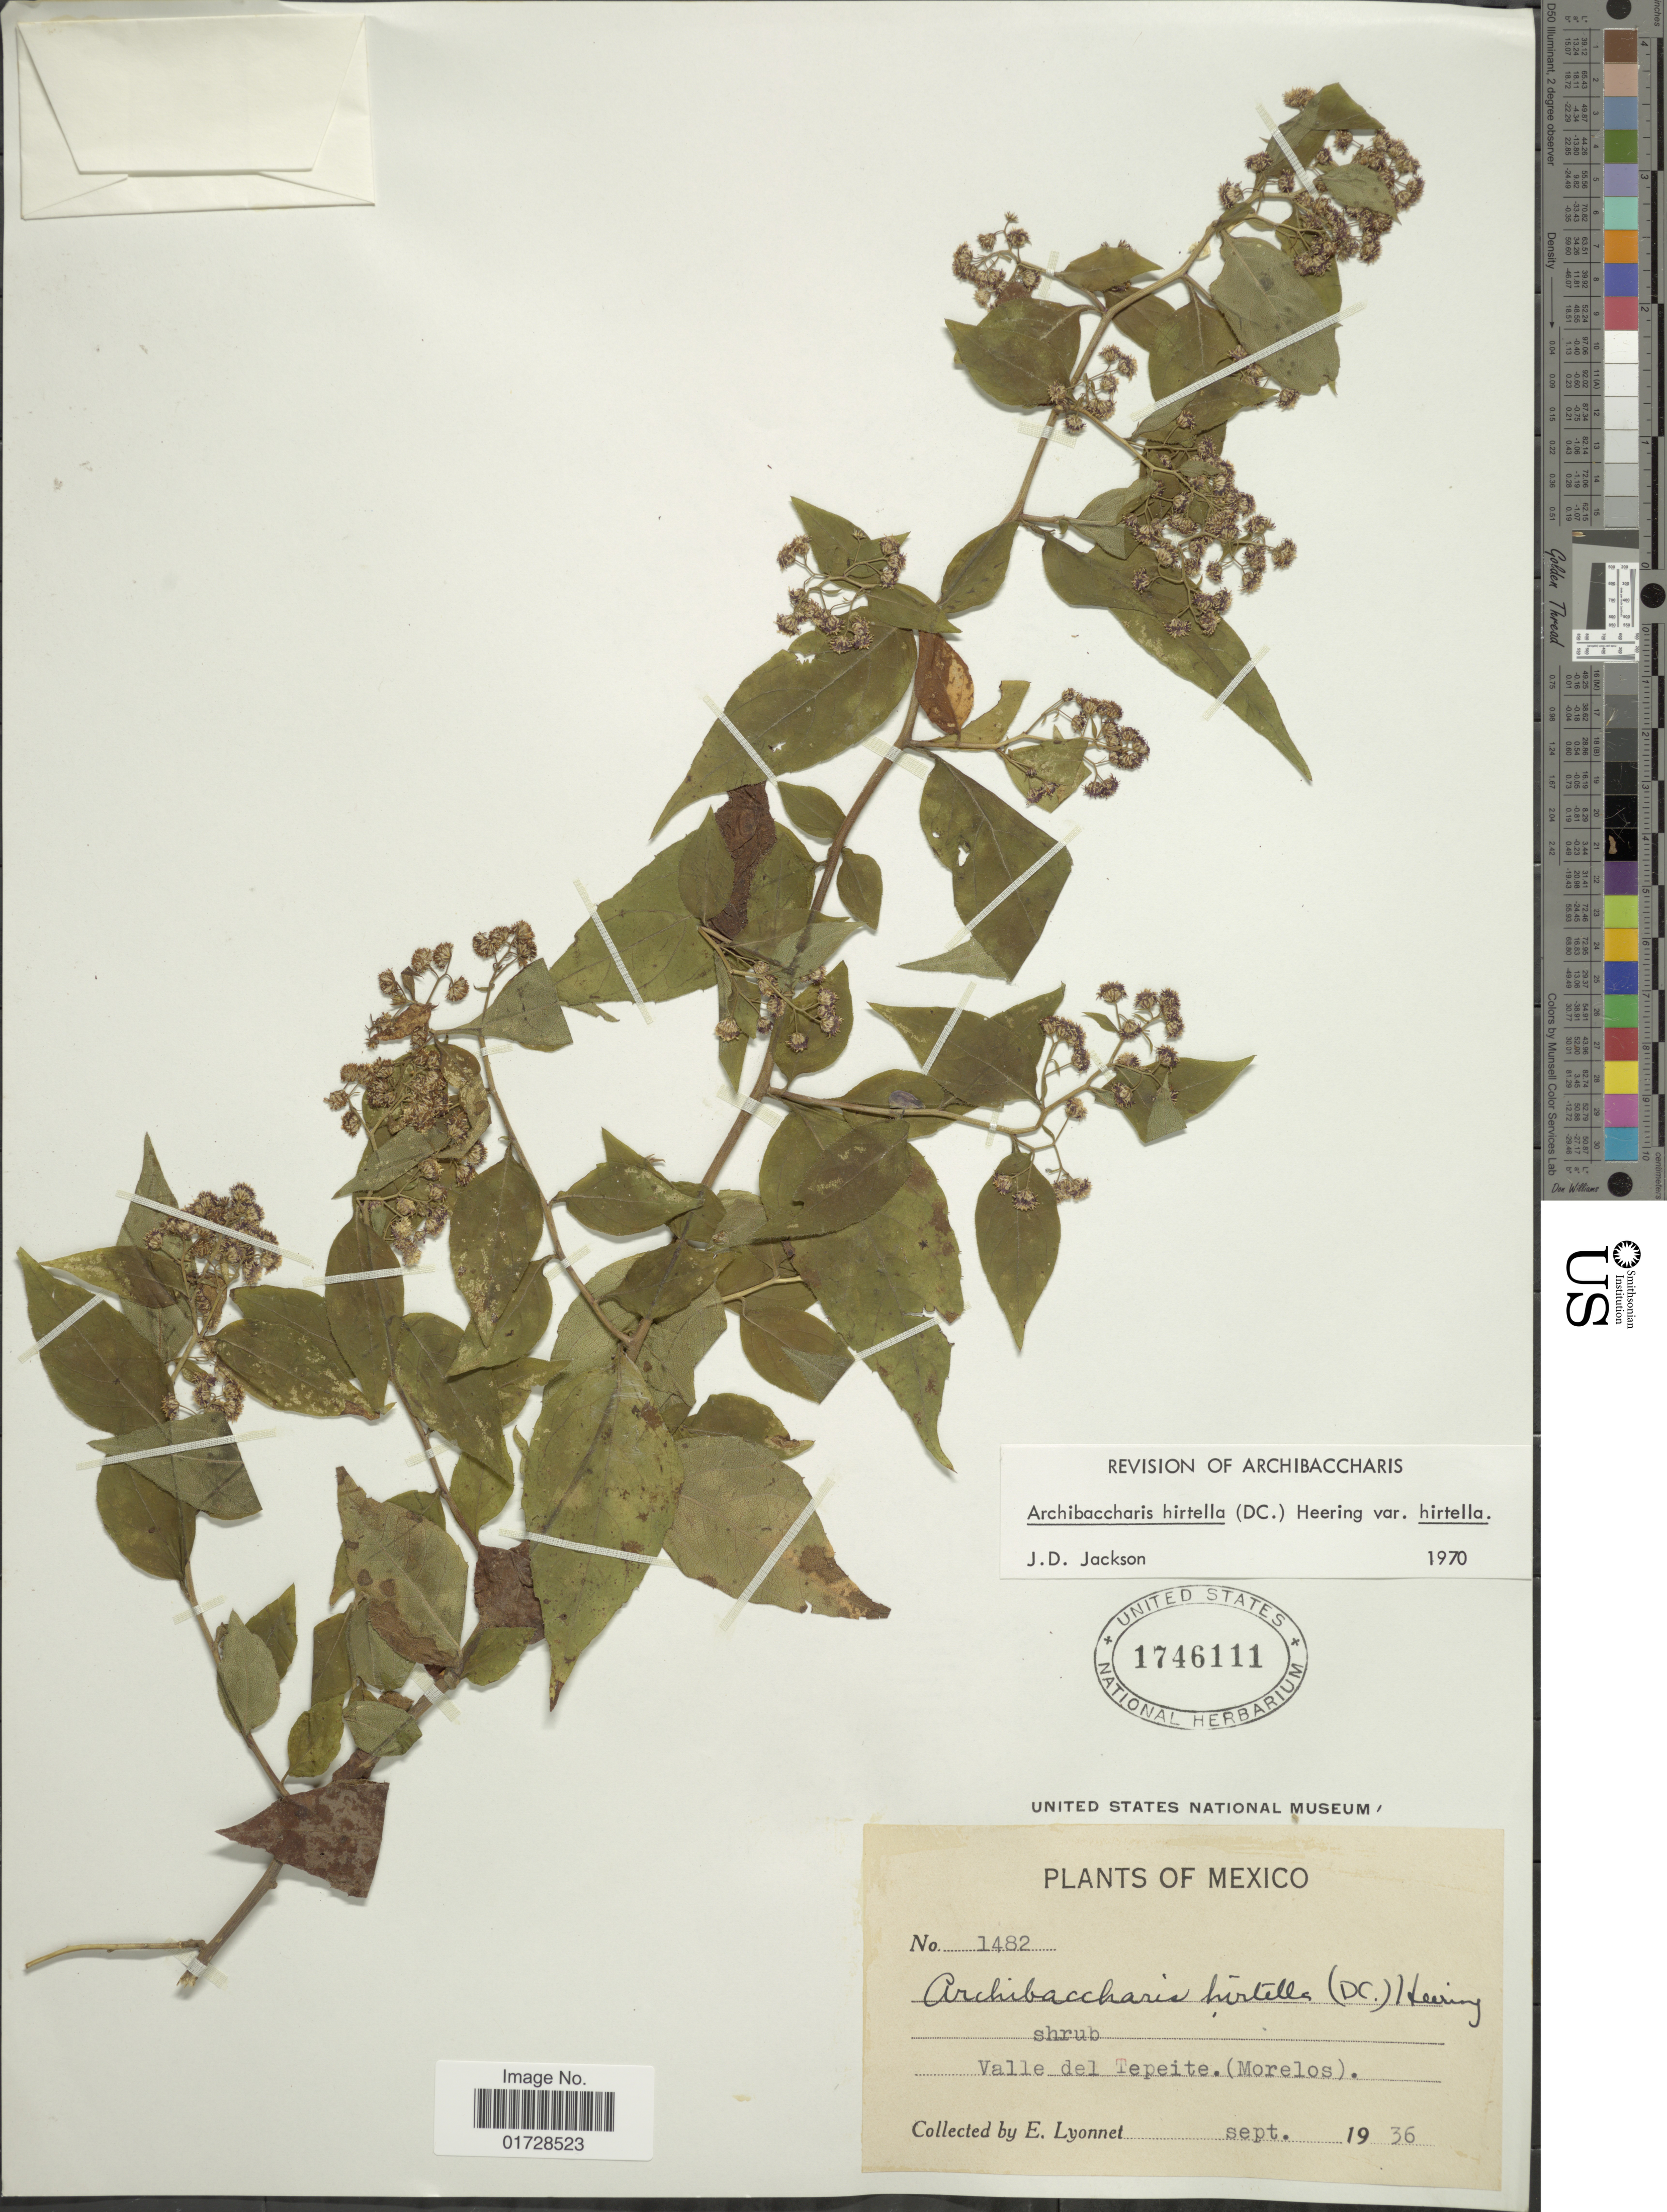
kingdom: Plantae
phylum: Tracheophyta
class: Magnoliopsida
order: Asterales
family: Asteraceae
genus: Archibaccharis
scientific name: Archibaccharis hirtella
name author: (DC.) Heering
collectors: E. Lyonnet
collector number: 1482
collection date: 1936-09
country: Mexico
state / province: Morelos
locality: Valle del Tepeite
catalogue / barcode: US 1746111